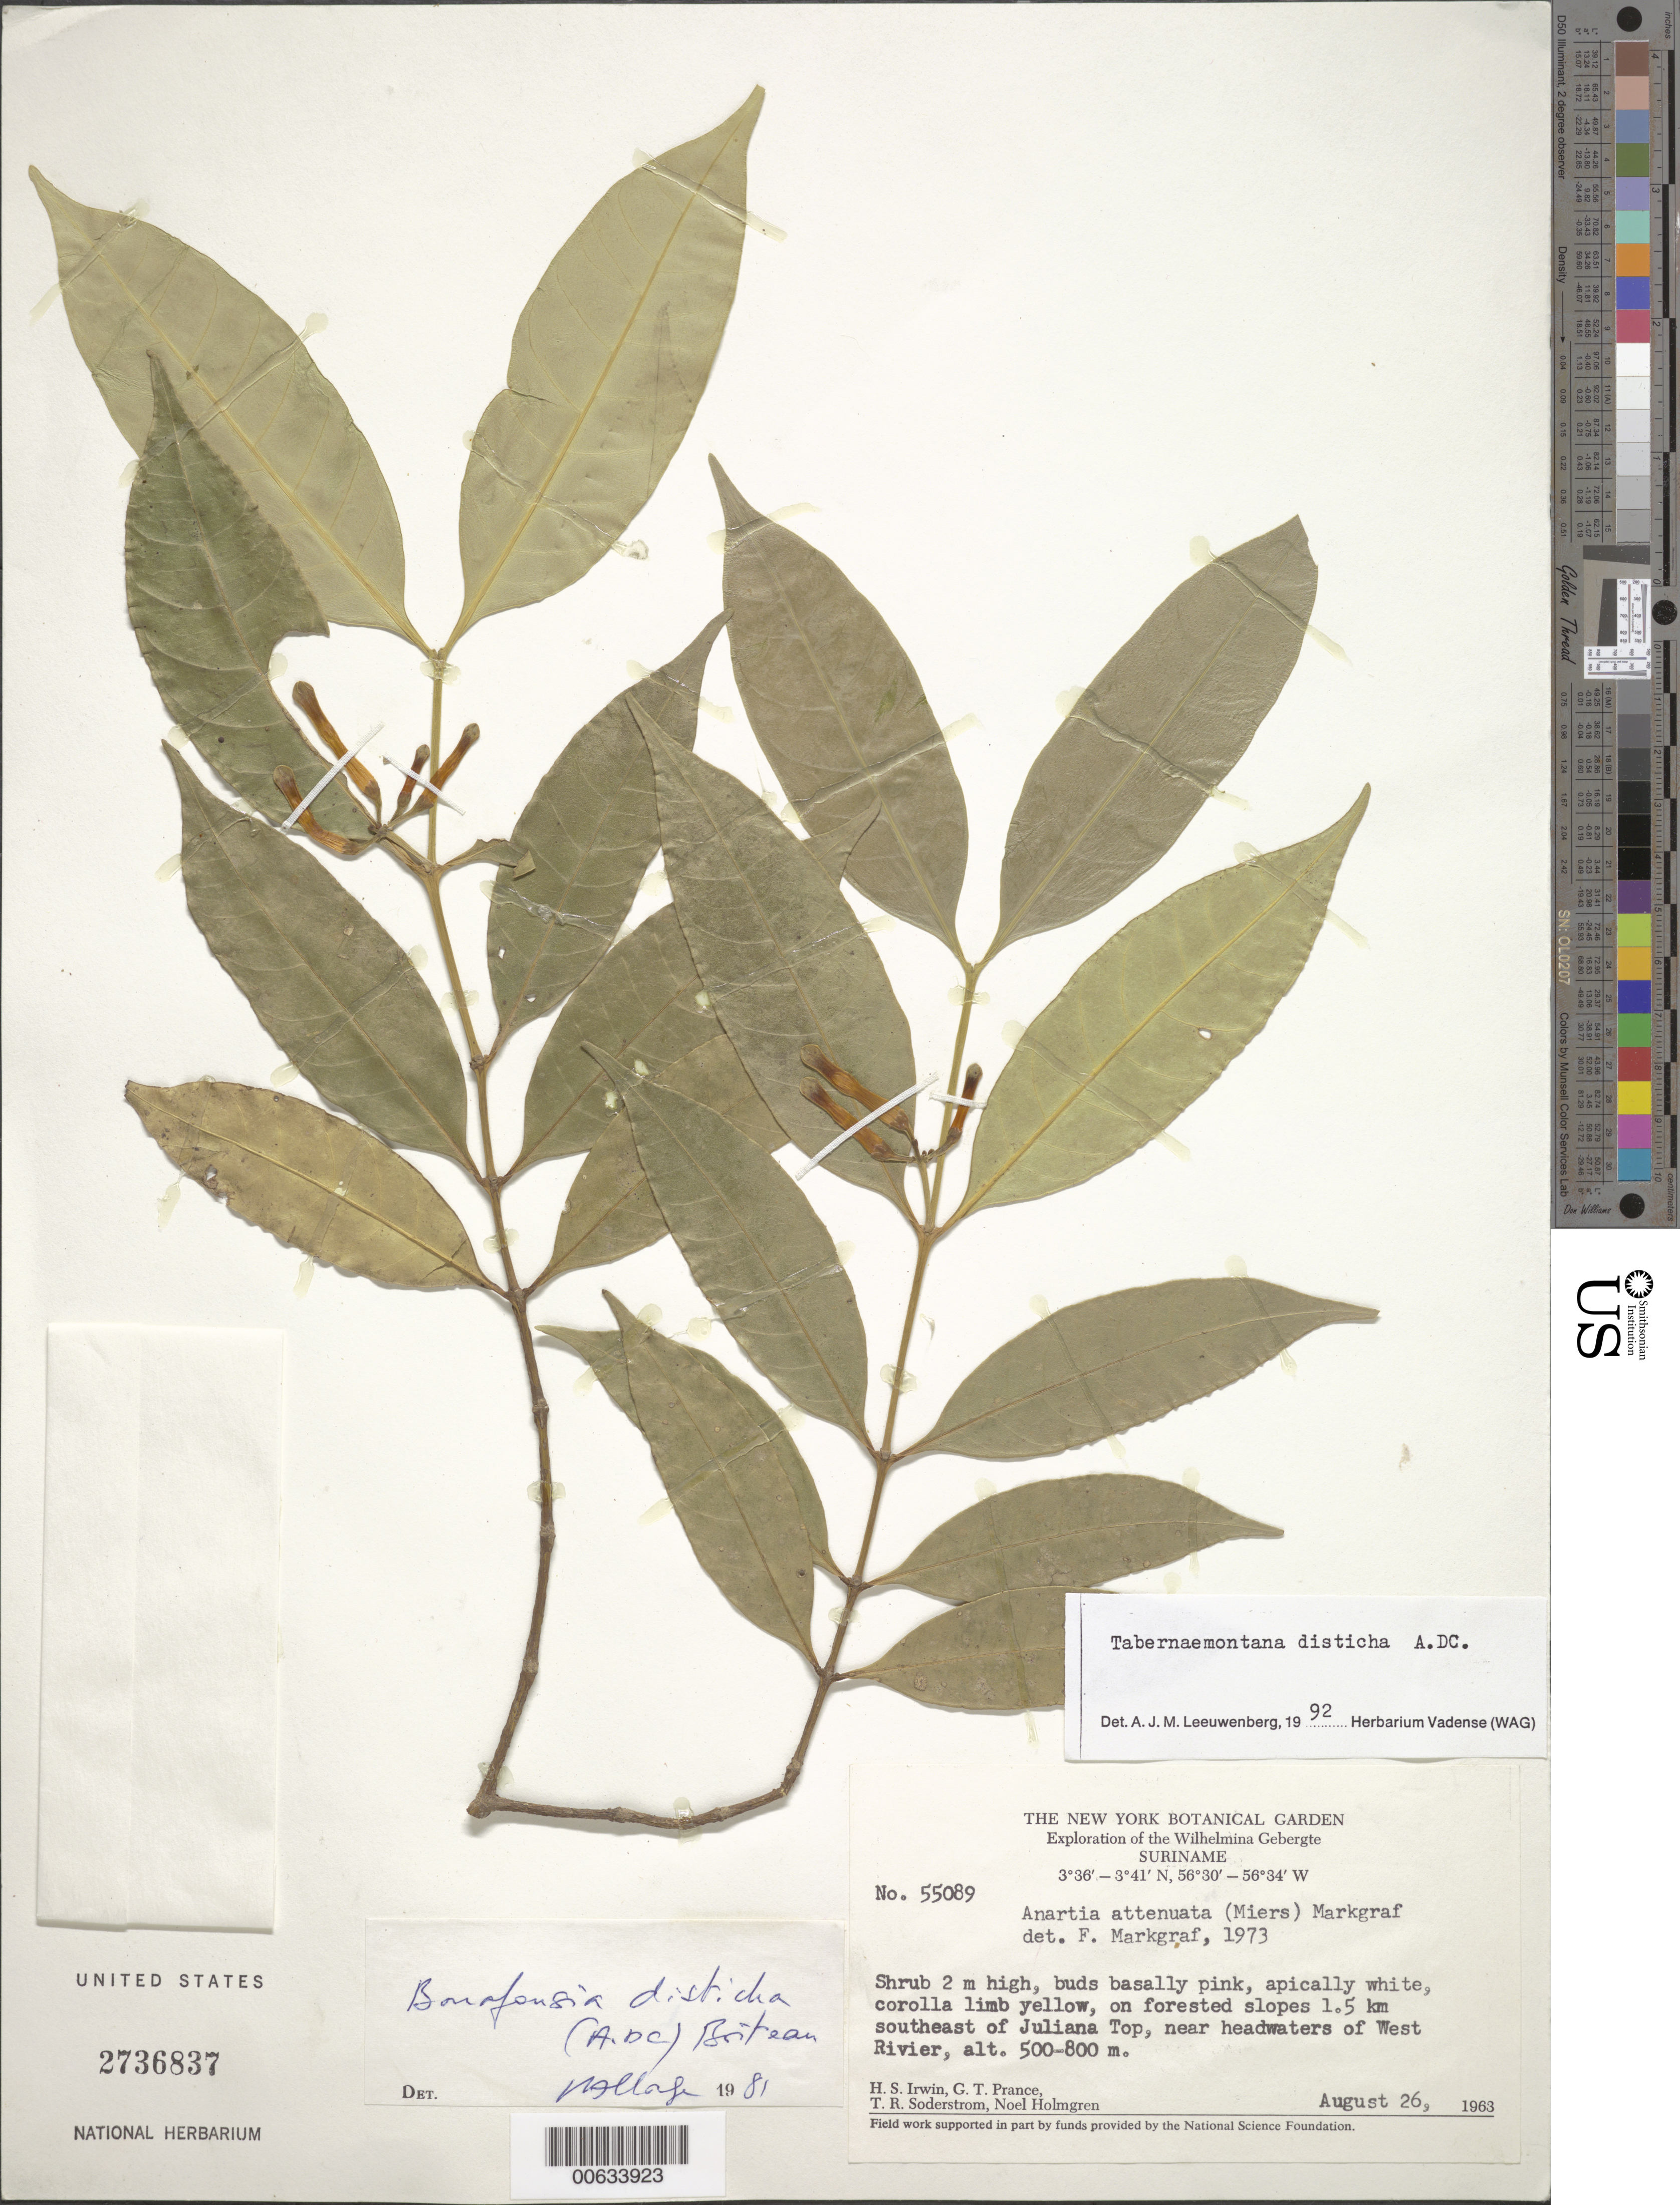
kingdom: Plantae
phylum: Tracheophyta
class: Magnoliopsida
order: Gentianales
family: Apocynaceae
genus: Tabernaemontana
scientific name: Tabernaemontana disticha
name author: A. DC.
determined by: Leeuwenberg, A. J. M.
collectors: H. Irwin, G. T. Prance, T. R. Soderstrom & N. H. Holmgren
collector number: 55089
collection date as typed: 26-Aug-63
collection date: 1963-08-26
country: Suriname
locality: Juliana Top, 1.5 km SE of, near headwaters of West River, Wilhelmina Gebergte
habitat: Forested slopes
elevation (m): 500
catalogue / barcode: US 2736837